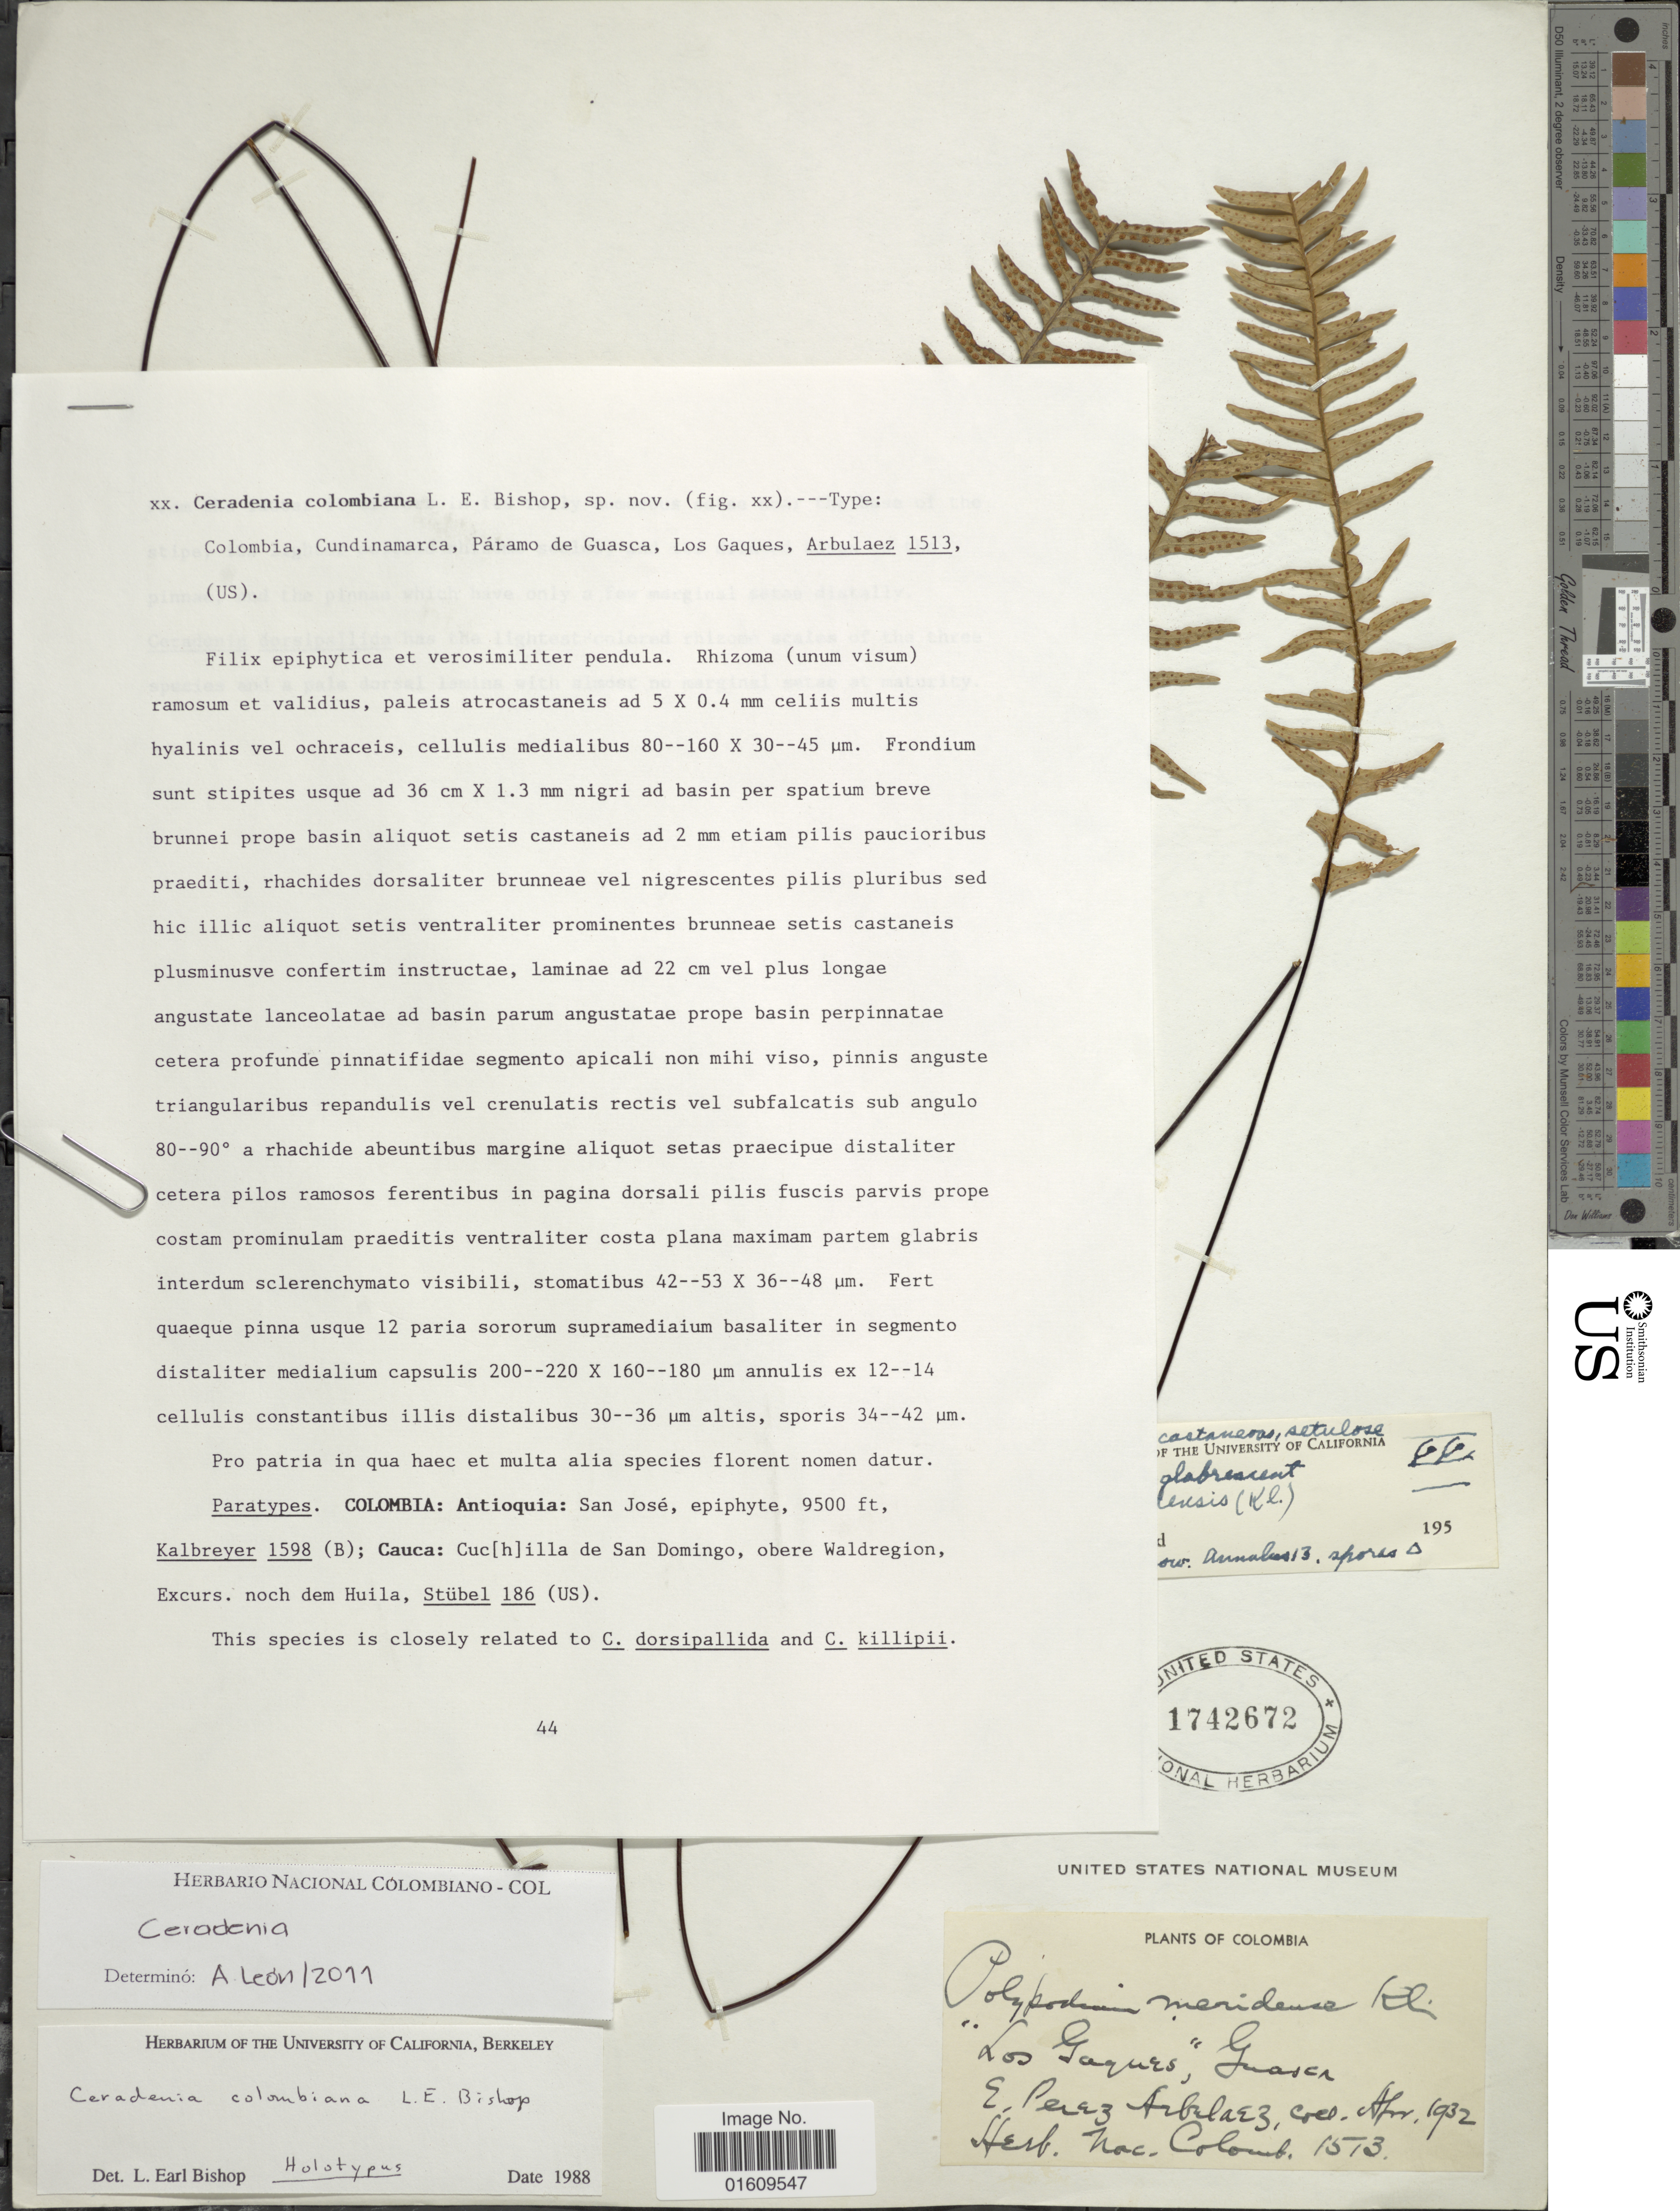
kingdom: Plantae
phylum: Tracheophyta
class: Polypodiopsida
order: Polypodiales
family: Polypodiaceae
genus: Ceradenia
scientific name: Ceradenia sp.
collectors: E. Pérez Arbeláez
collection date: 1932-04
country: Colombia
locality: Los Gaques,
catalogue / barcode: US 17426672